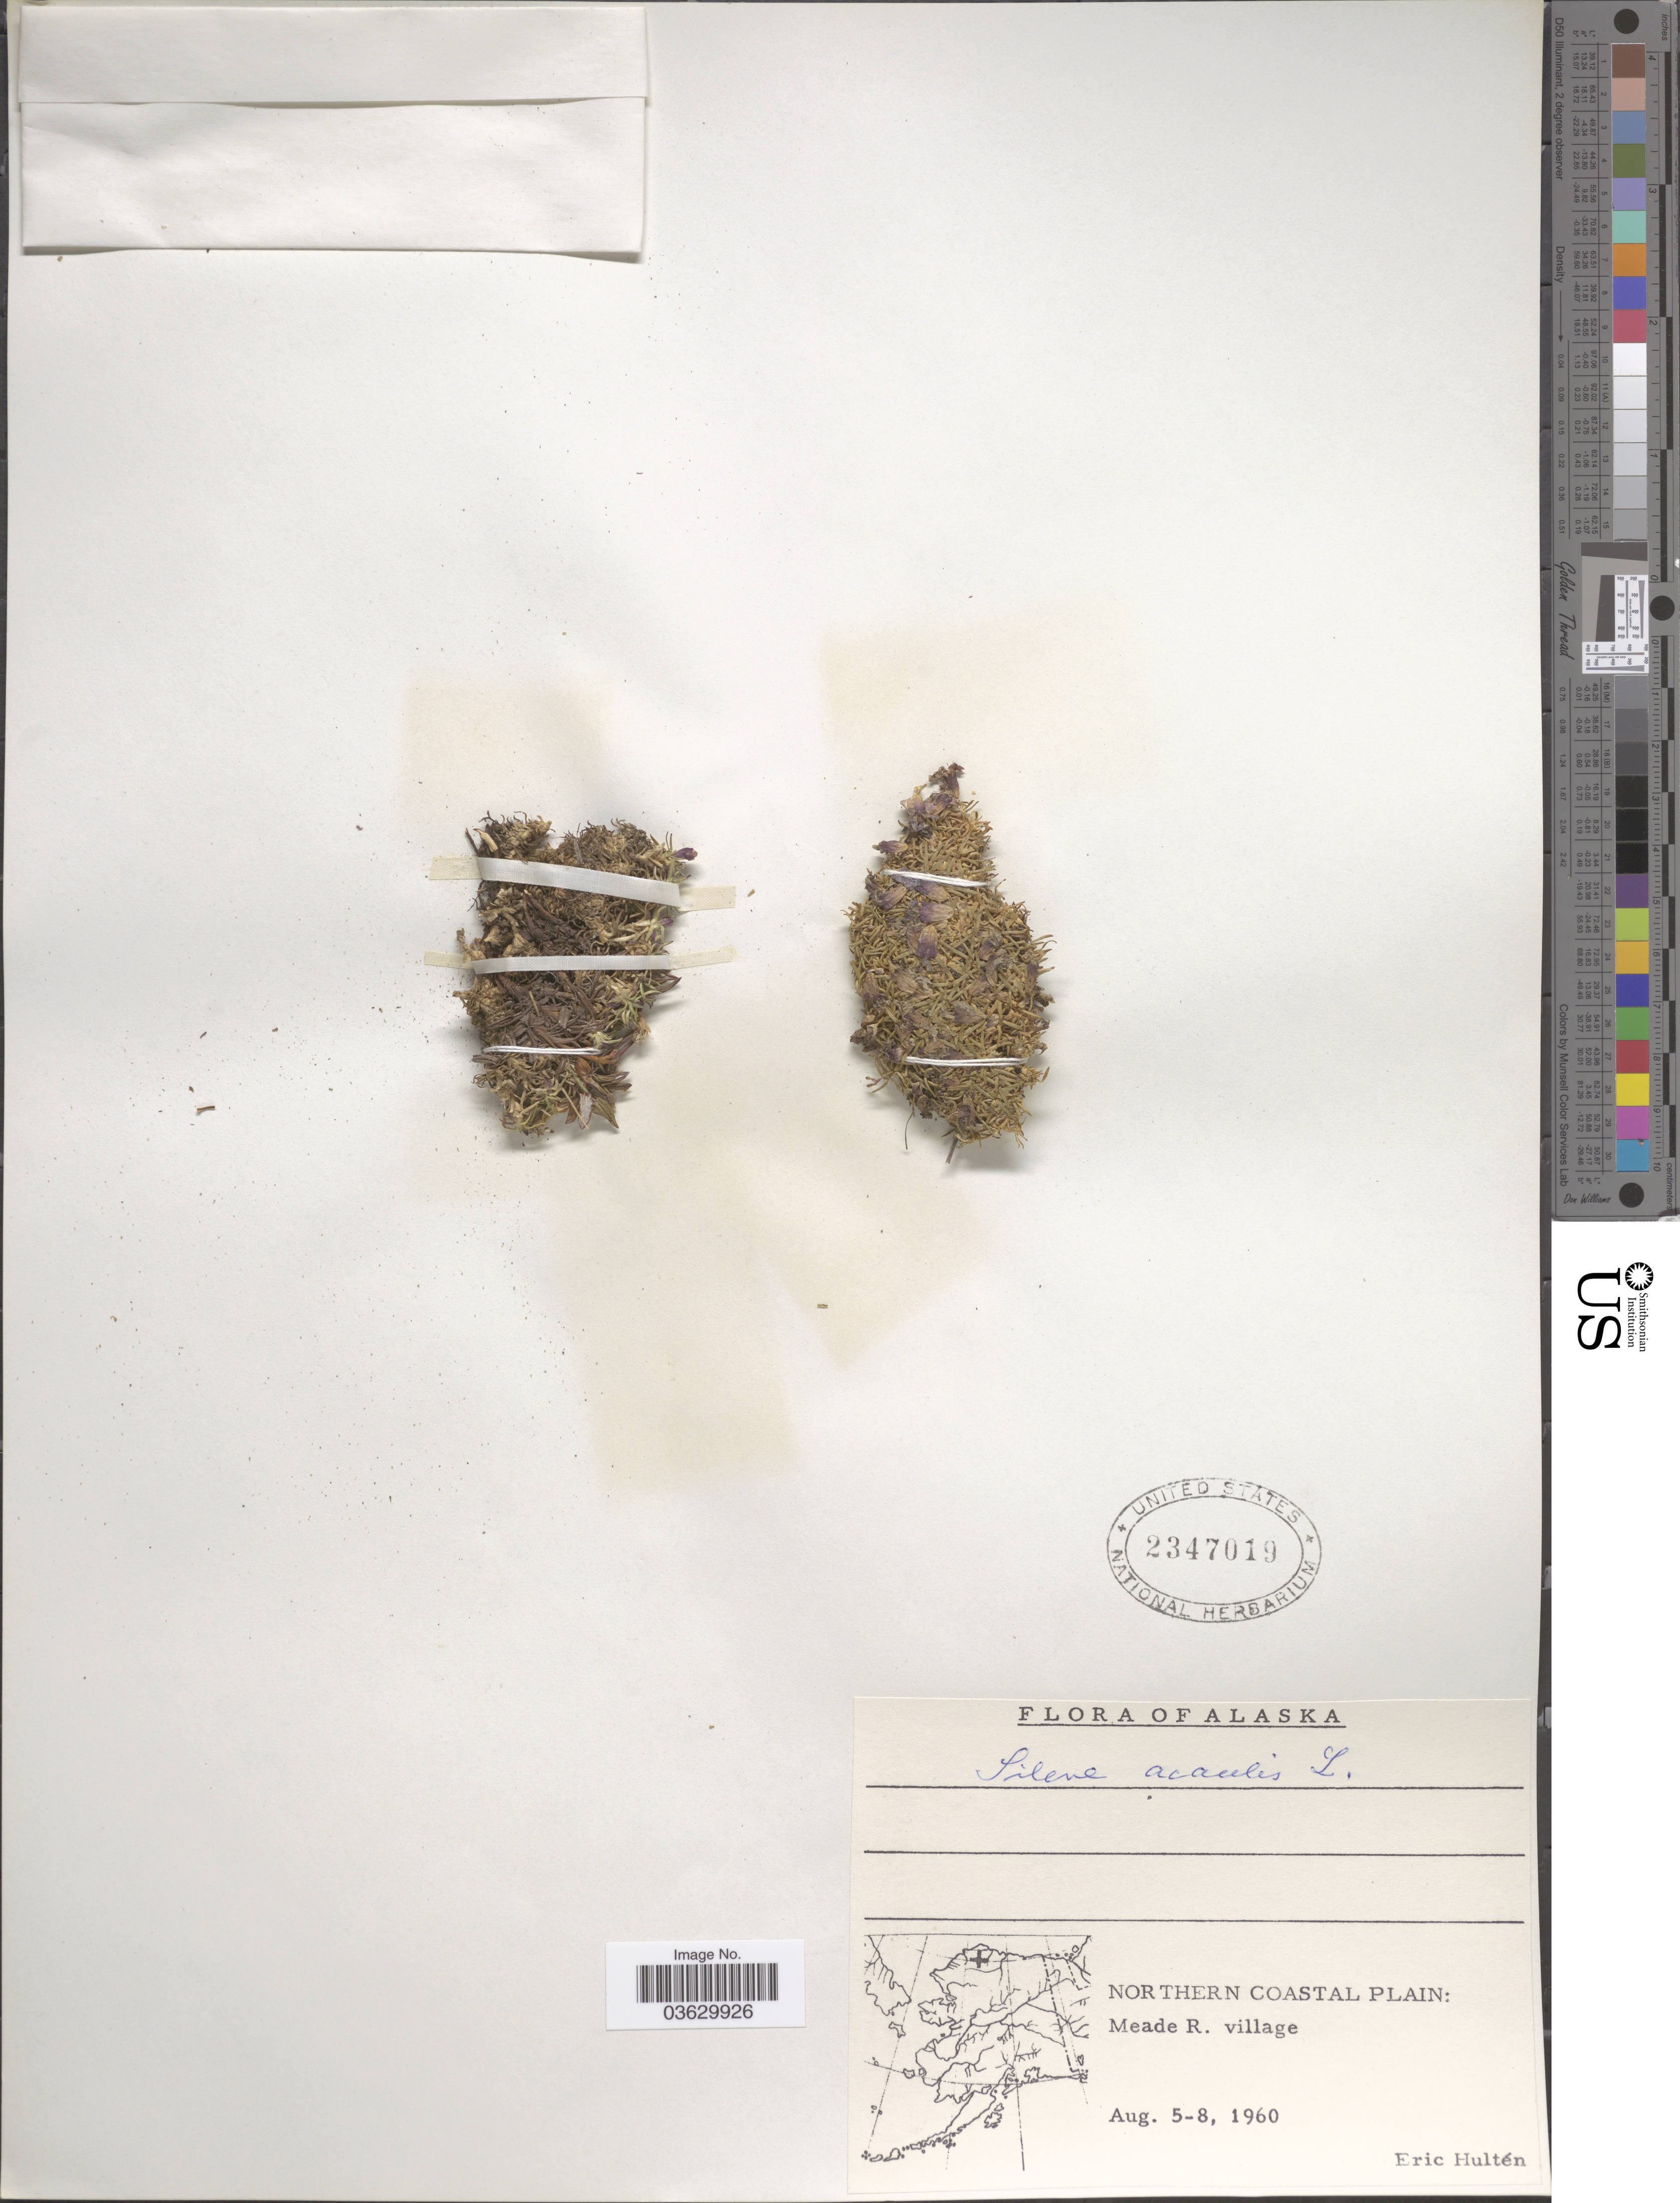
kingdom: Plantae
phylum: Tracheophyta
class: Magnoliopsida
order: Caryophyllales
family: Caryophyllaceae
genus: Silene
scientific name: Silene acaulis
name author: (L.) Jacq.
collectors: E. G. Hultén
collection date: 1960-08-05/1960-08-08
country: United States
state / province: Alaska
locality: Northern Coastal Plain: Meade R. village.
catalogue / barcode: US 2347019